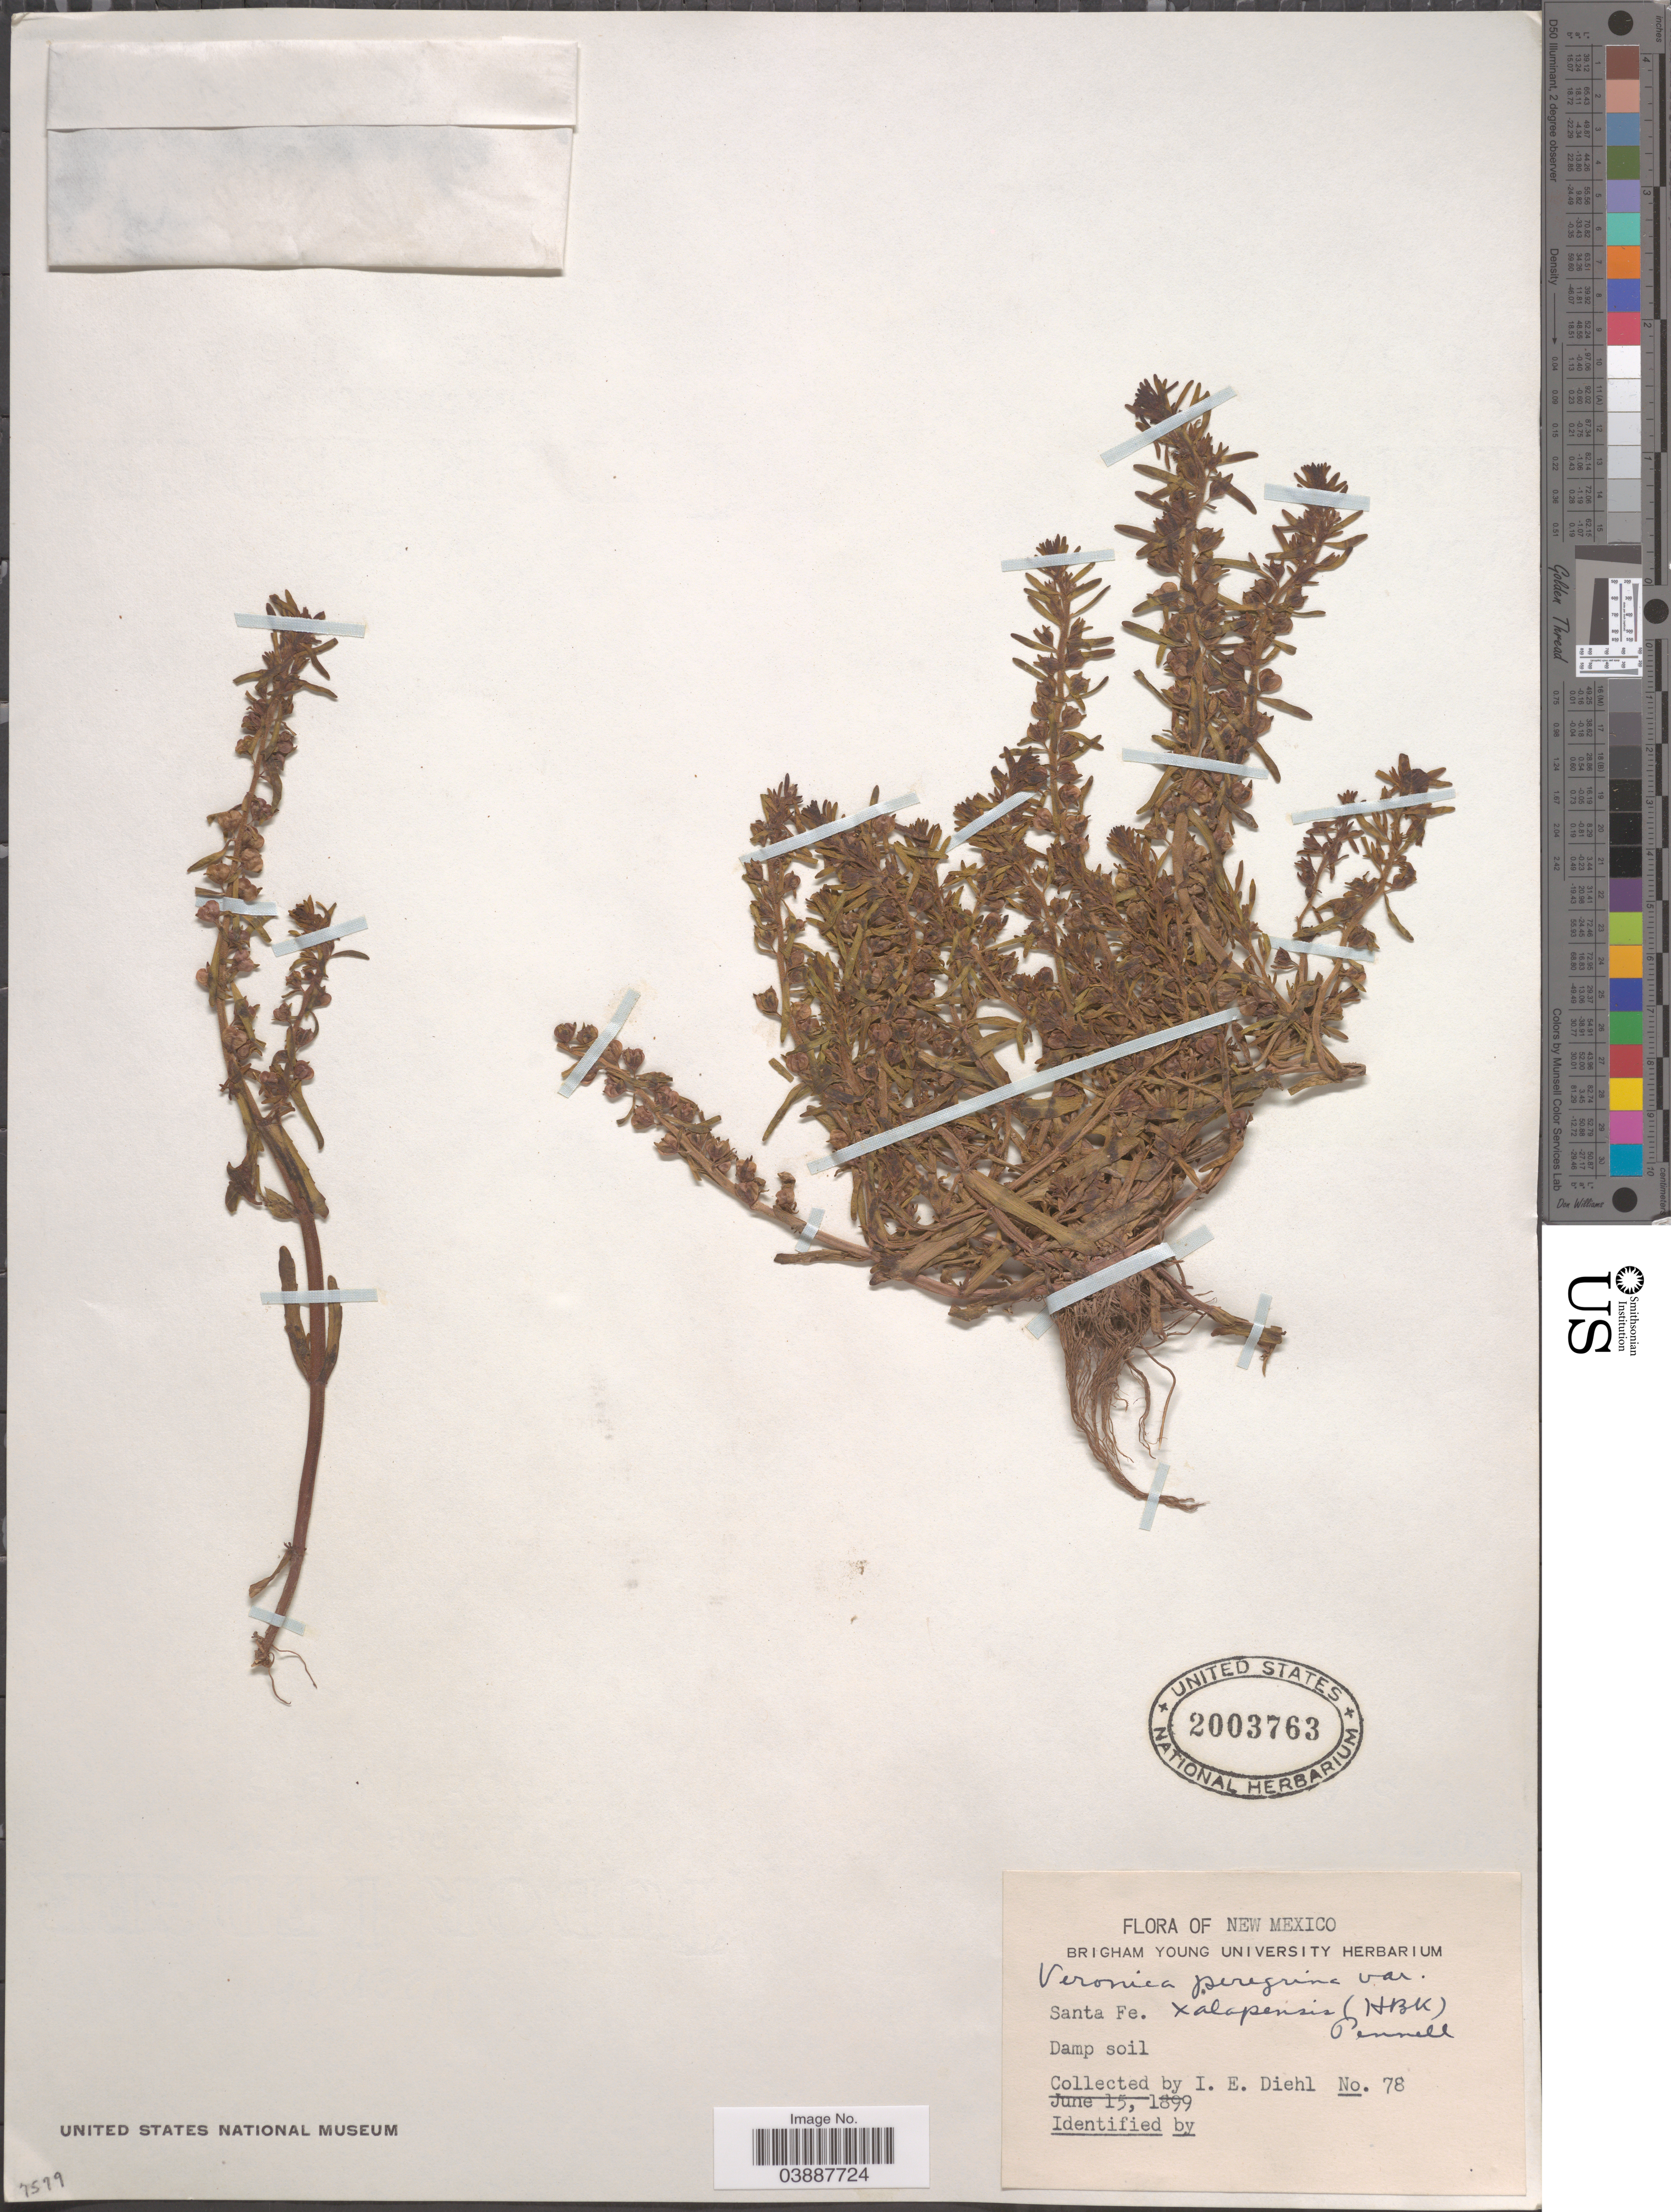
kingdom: Plantae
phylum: Tracheophyta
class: Magnoliopsida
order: Lamiales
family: Plantaginaceae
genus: Veronica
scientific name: Veronica peregrina var. xalapensis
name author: Kunth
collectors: I. Diehl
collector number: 78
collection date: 1899-06-15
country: United States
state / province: New Mexico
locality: Santa Fe.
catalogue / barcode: US 2003763